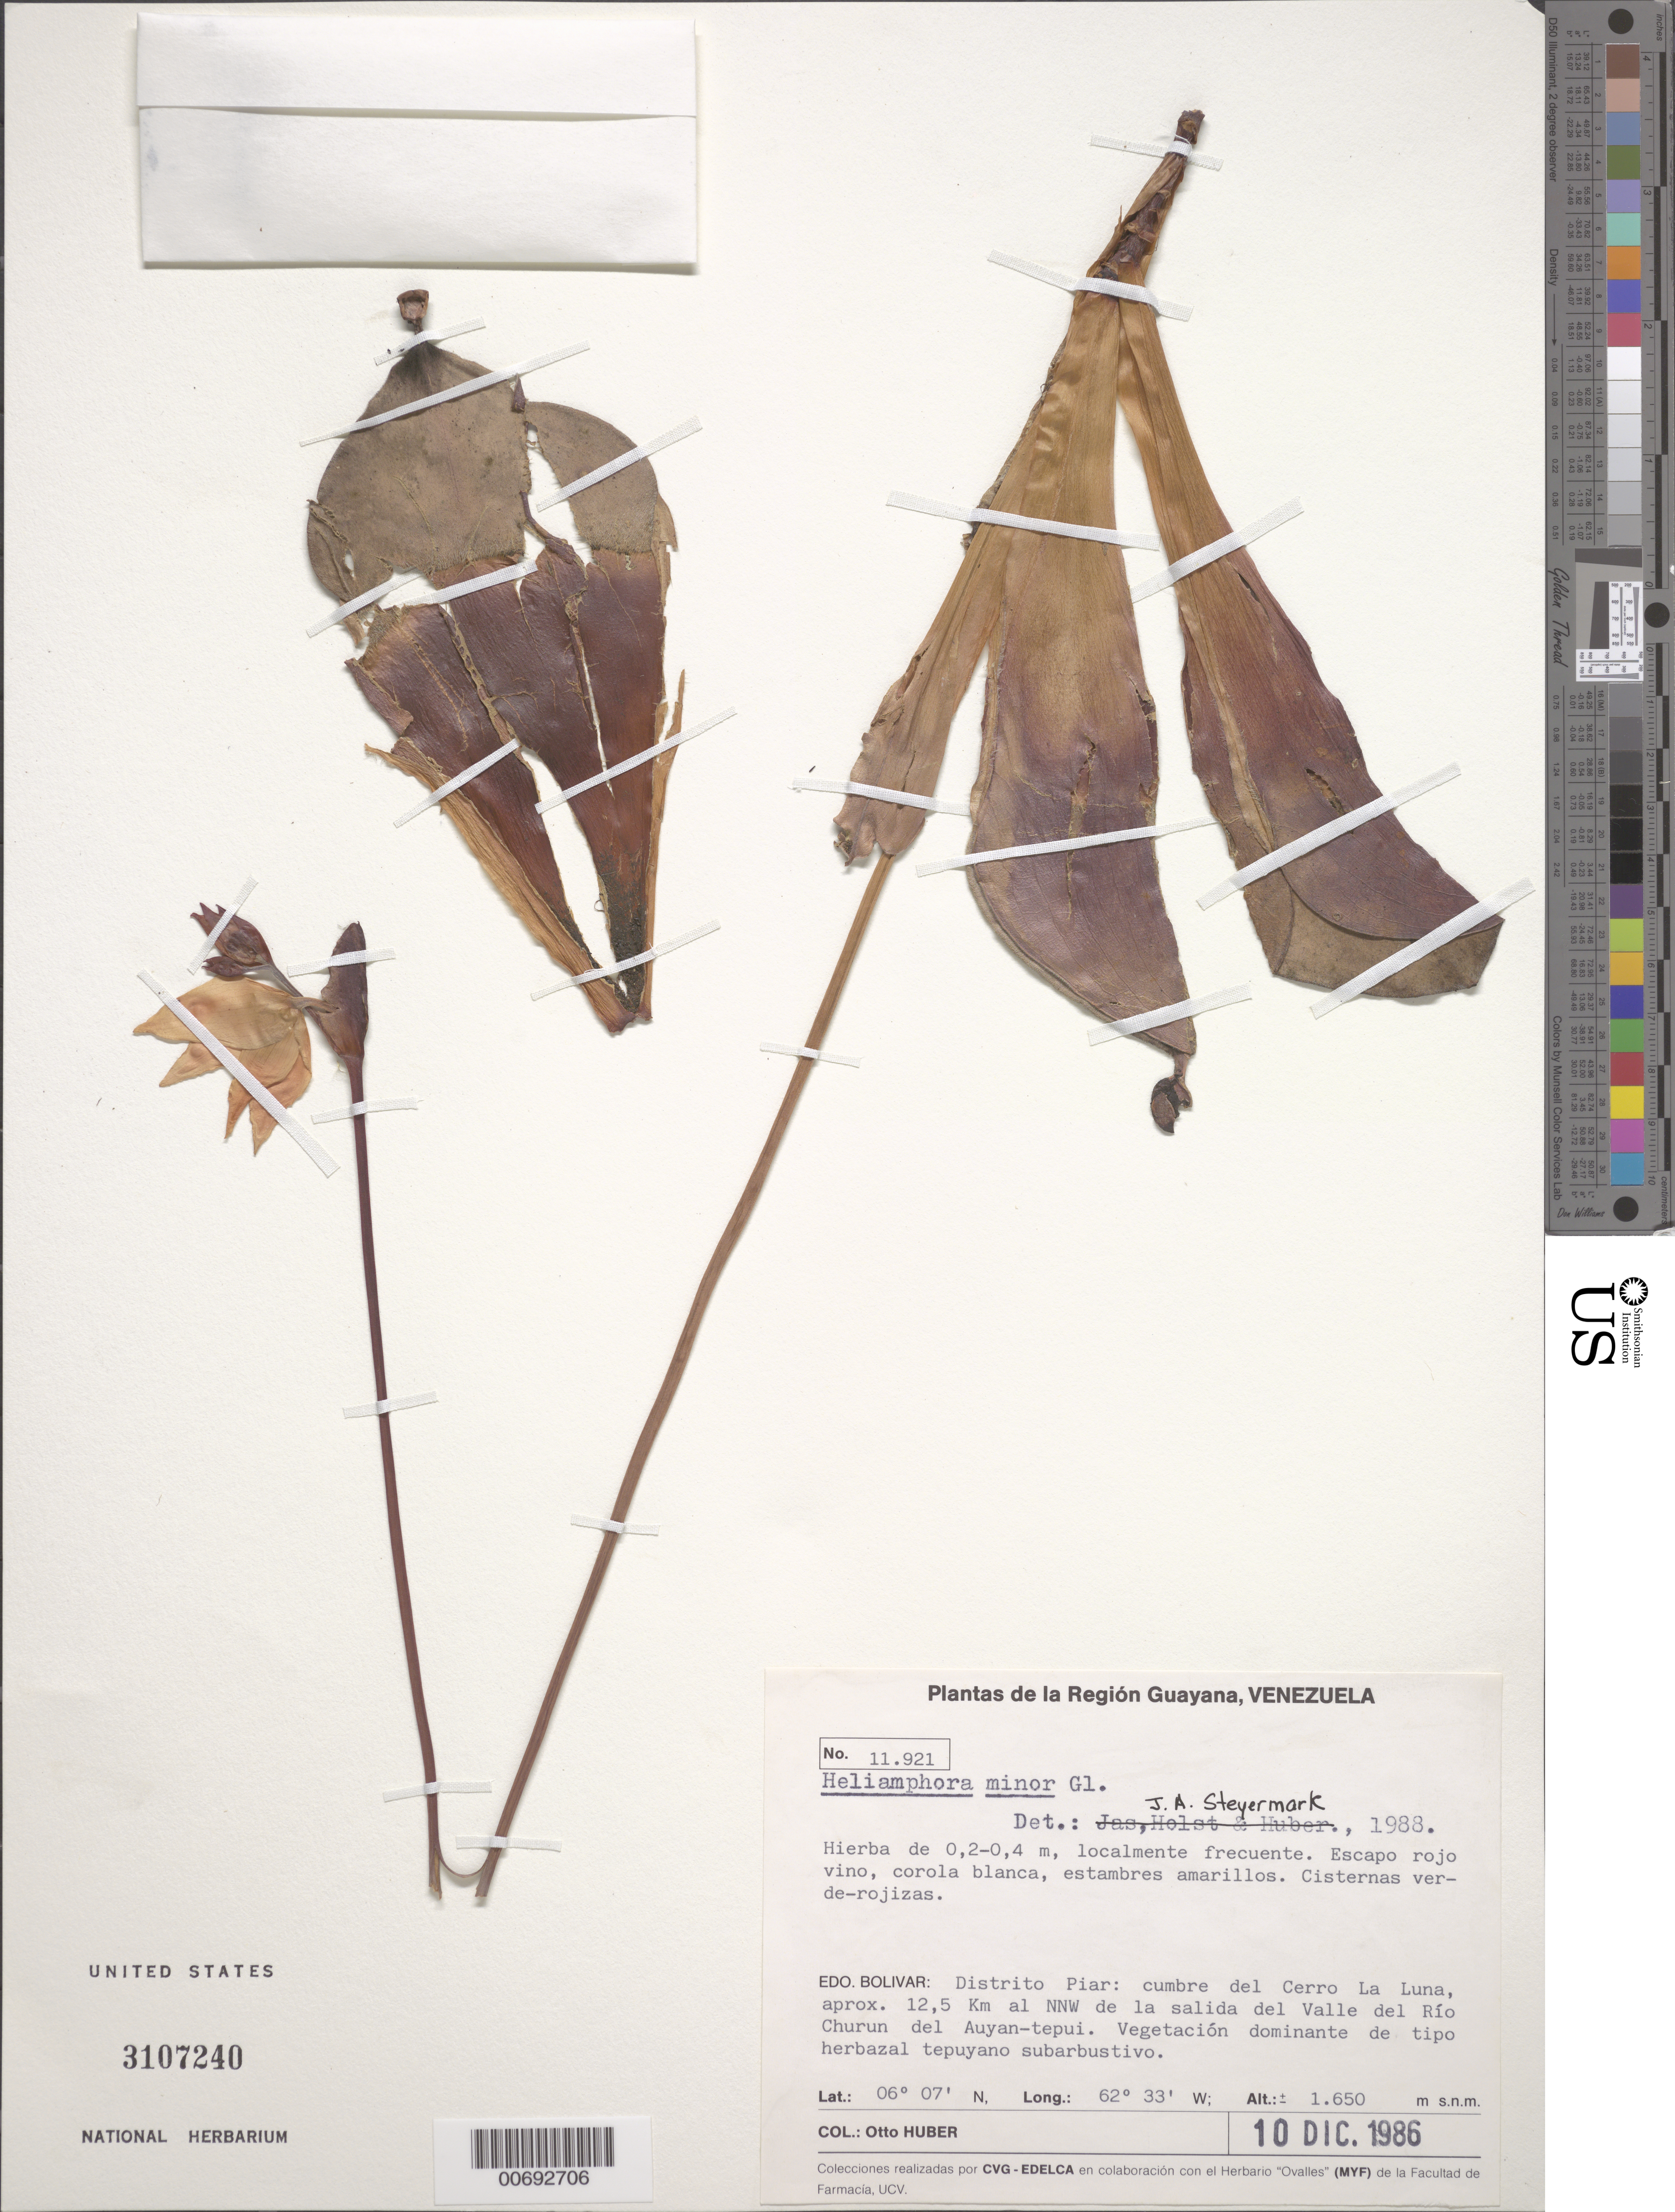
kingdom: Plantae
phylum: Tracheophyta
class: Magnoliopsida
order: Ericales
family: Sarraceniaceae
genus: Heliamphora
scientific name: Heliamphora minor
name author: Gleason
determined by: Steyermark, Julian A., (VEN)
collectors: O. Huber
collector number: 11921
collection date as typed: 10-Dec-86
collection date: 1986-12-10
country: Venezuela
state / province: Bolívar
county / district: Piar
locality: Cerro La Luna, 12.5 km NNW de Valle del Río Churún del Auyan-tepuí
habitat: Vegetación dominante de tipo herbazal tepuyano subarbustivo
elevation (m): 1650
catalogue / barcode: US 3107240